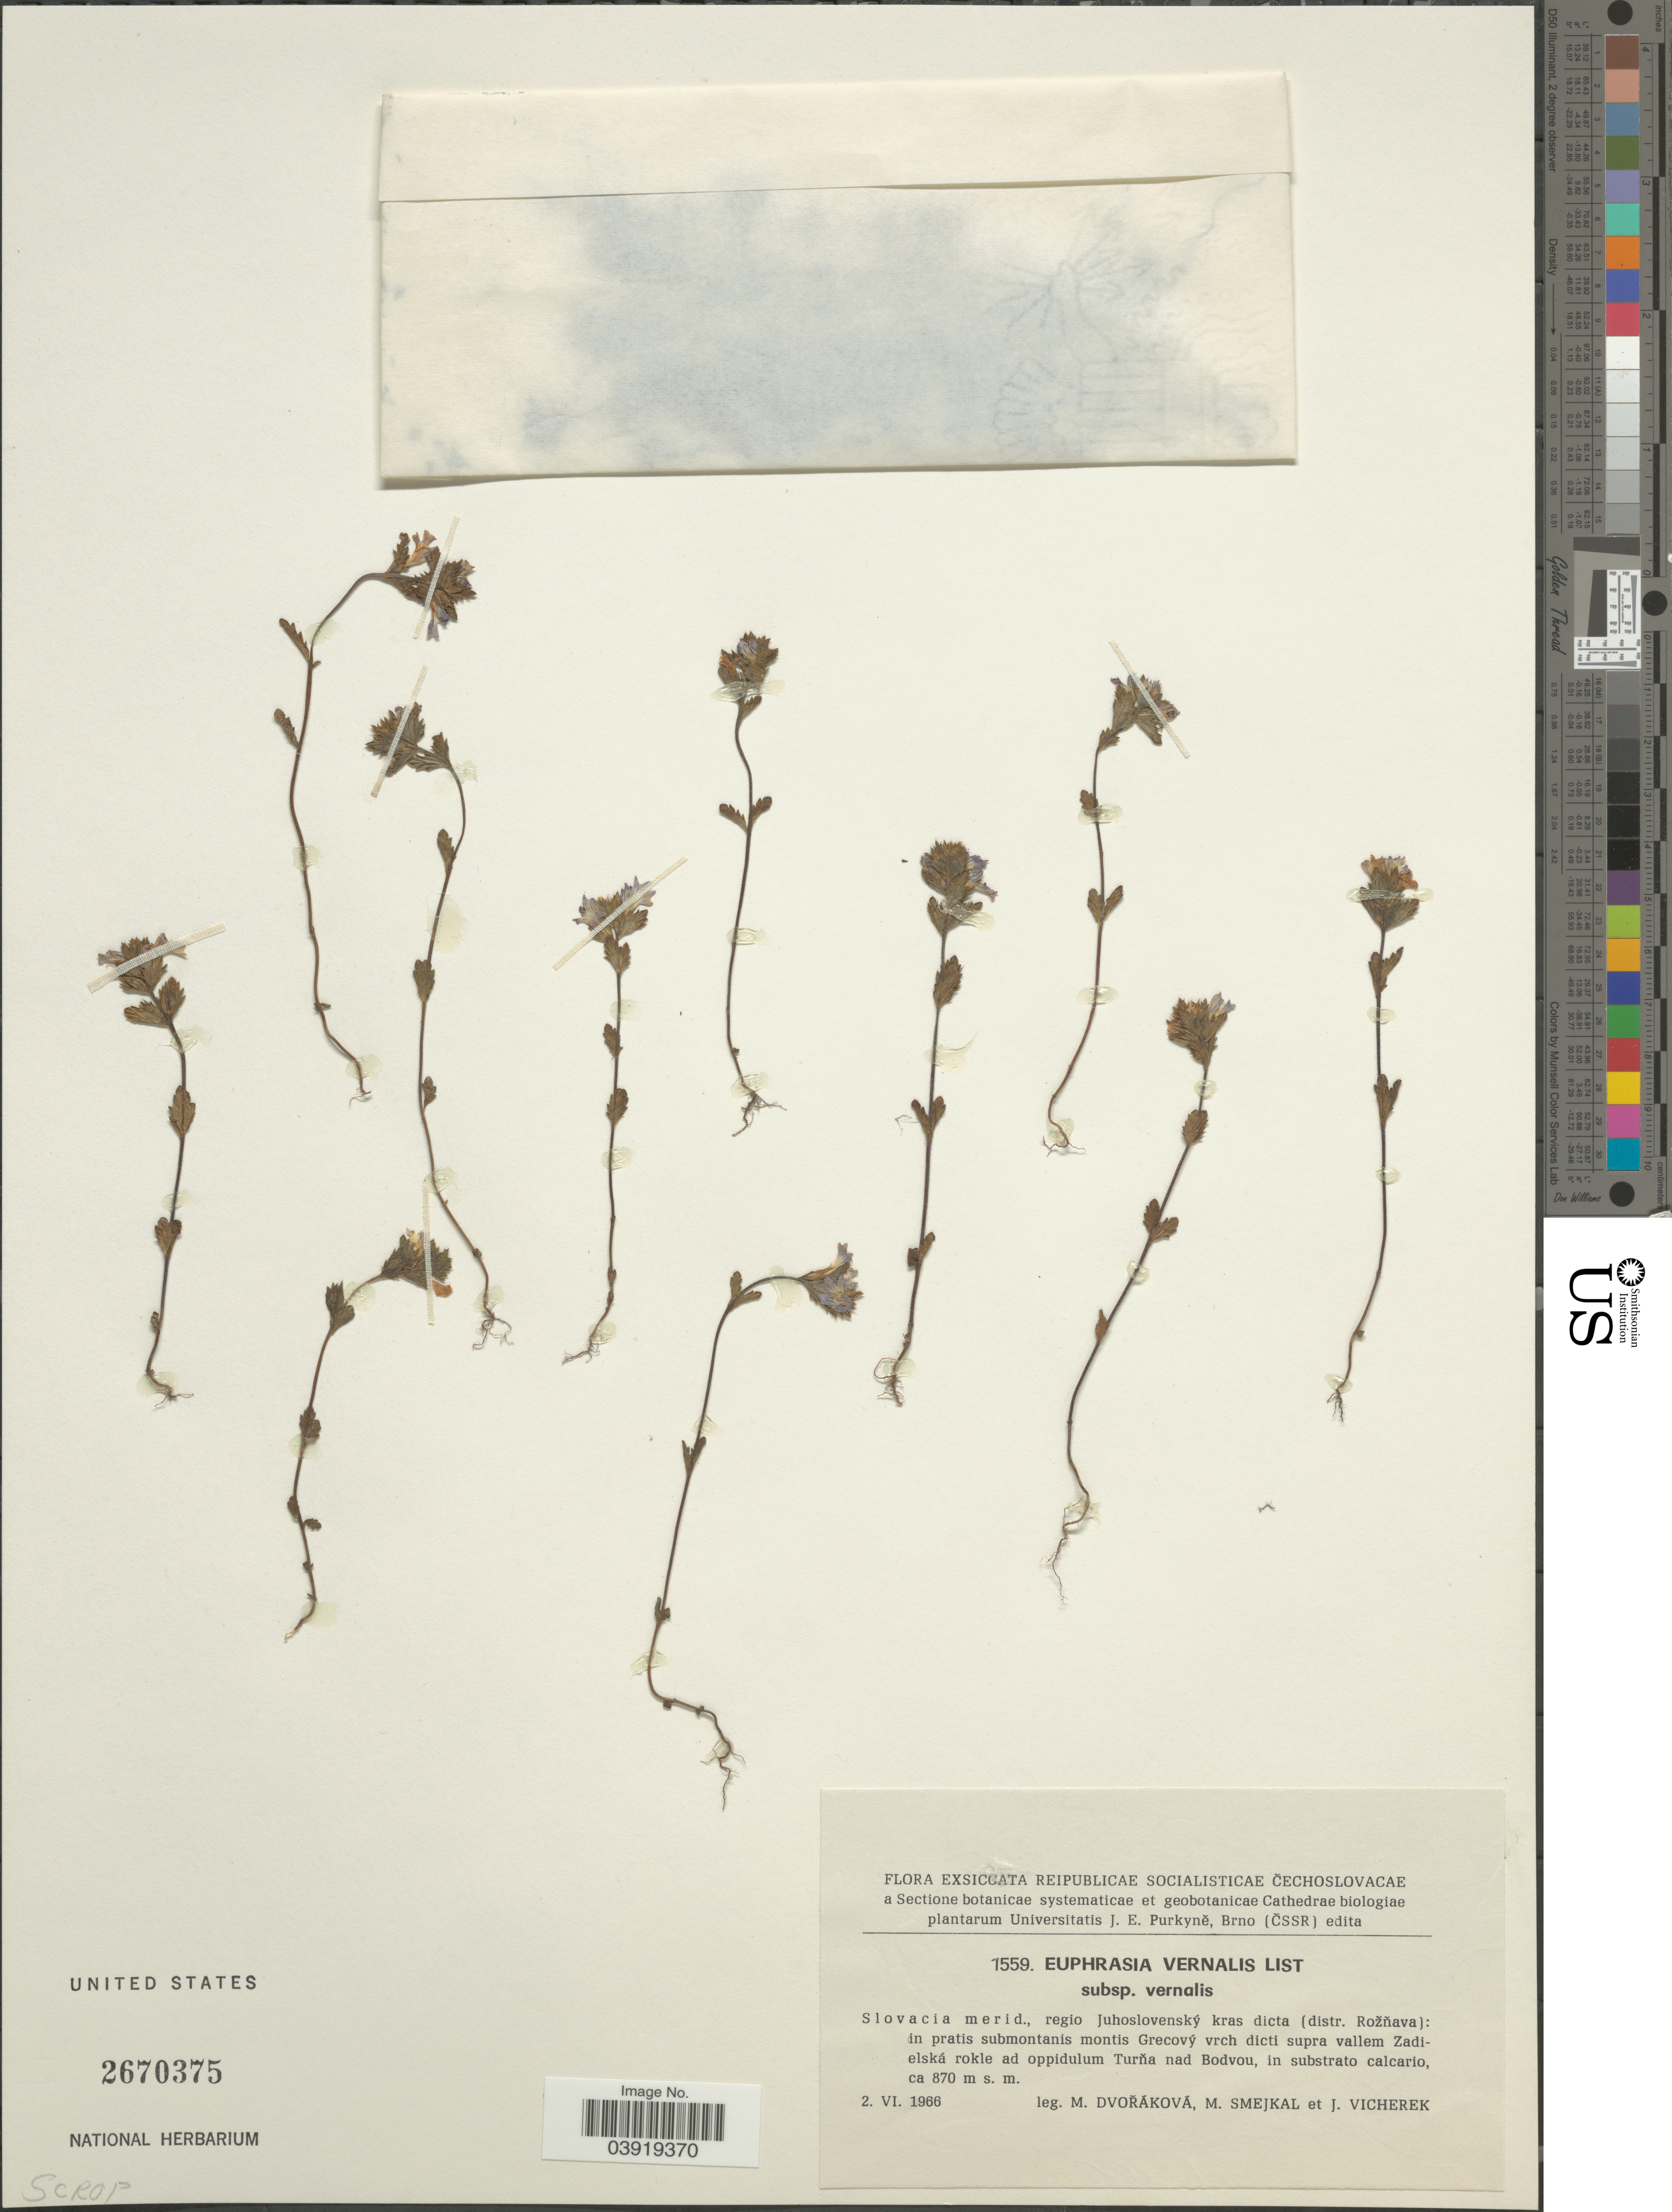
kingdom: Plantae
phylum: Tracheophyta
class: Magnoliopsida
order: Lamiales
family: Orobanchaceae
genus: Euphrasia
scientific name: Euphrasia vernalis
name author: Chabert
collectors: M. Dvorakova, Smejkal, M. & Vicherek, J.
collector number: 1559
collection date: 1966-06-02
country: Slovakia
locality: Slovacia merid., regio Juhoslovenský kras dicta (distr. Roznava): in pratis submontanis montis Grevocý vrch dicti supra vallem Zadielská rokle ad oppidulum Turna nad Bodvou.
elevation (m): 870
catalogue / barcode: US 2670375